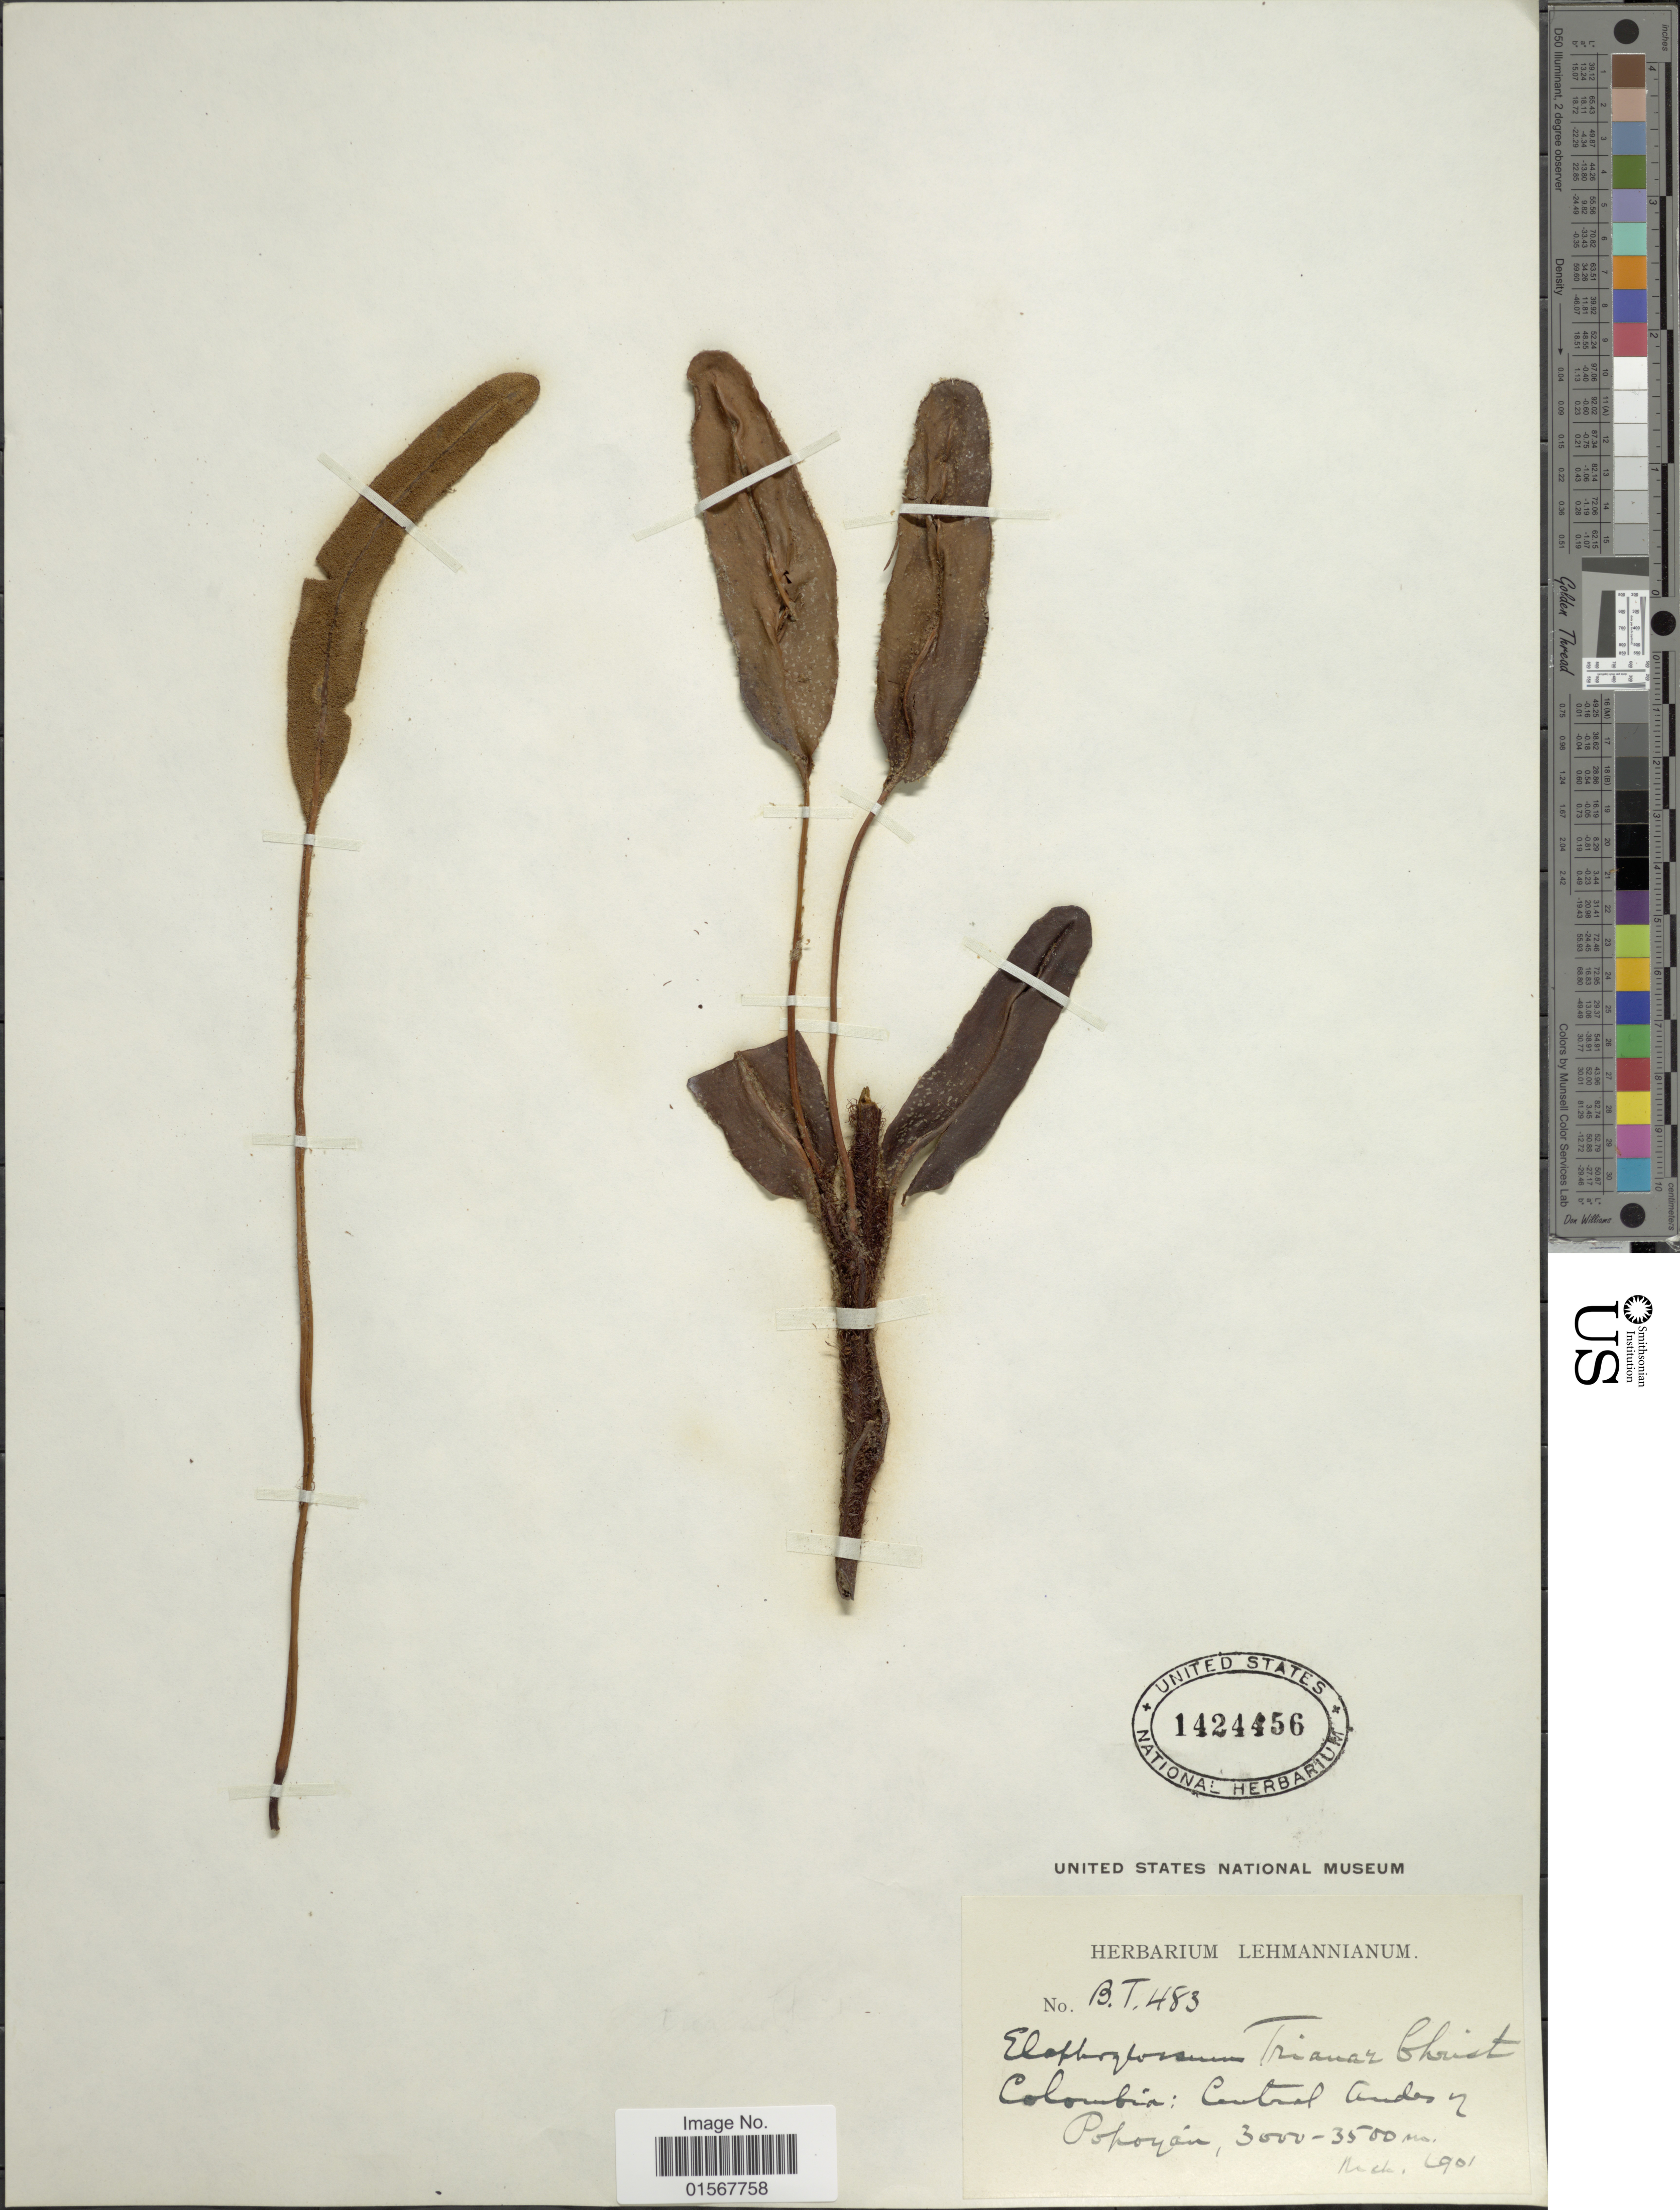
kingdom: Plantae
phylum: Tracheophyta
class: Polypodiopsida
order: Polypodiales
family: Dryopteridaceae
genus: Elaphoglossum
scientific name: Elaphoglossum trianae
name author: Christ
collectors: ex herb. Lehmann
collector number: BT483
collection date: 1901-03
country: Colombia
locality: Central Andes y Popoyan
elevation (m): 3000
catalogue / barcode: US 1424456